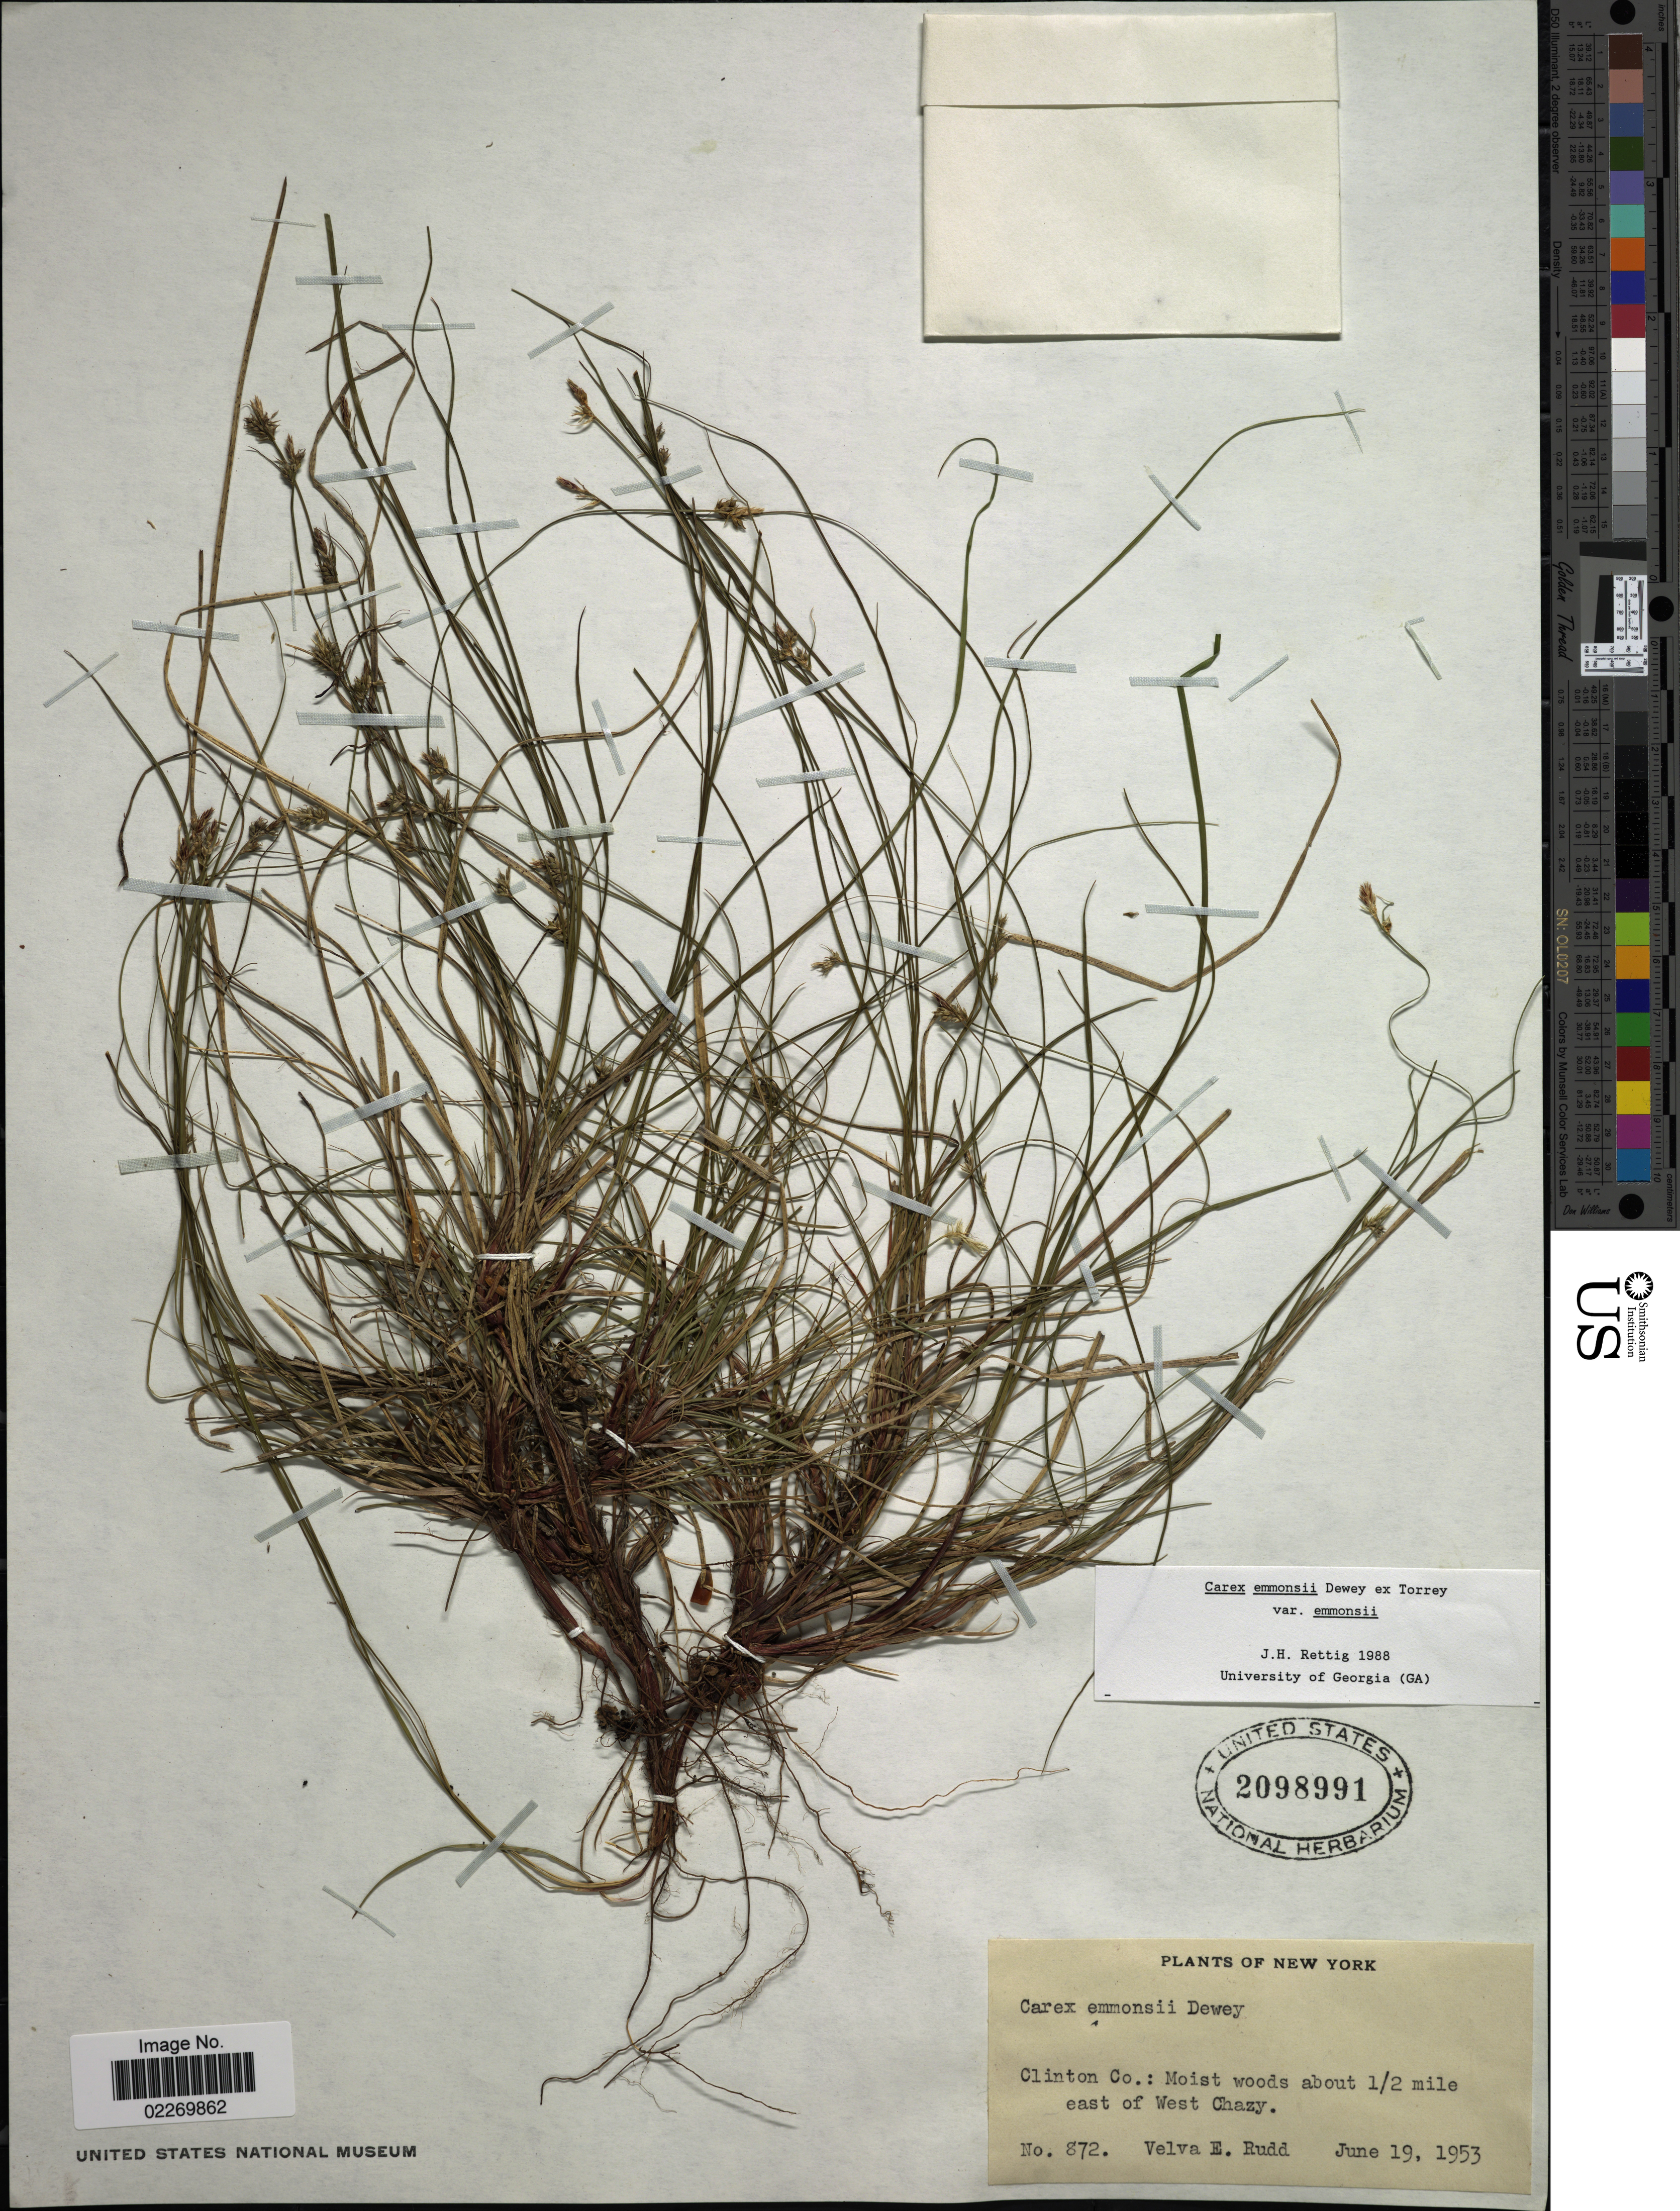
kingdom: Plantae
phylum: Tracheophyta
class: Liliopsida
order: Poales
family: Cyperaceae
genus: Carex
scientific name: Carex emmonsii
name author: Dewey ex Torr.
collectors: V. E. Rudd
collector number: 872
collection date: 1953-06-19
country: United States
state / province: New York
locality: Clinton Co.: Moist woods about 1/2 mile east of West Chazy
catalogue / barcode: US 2098991